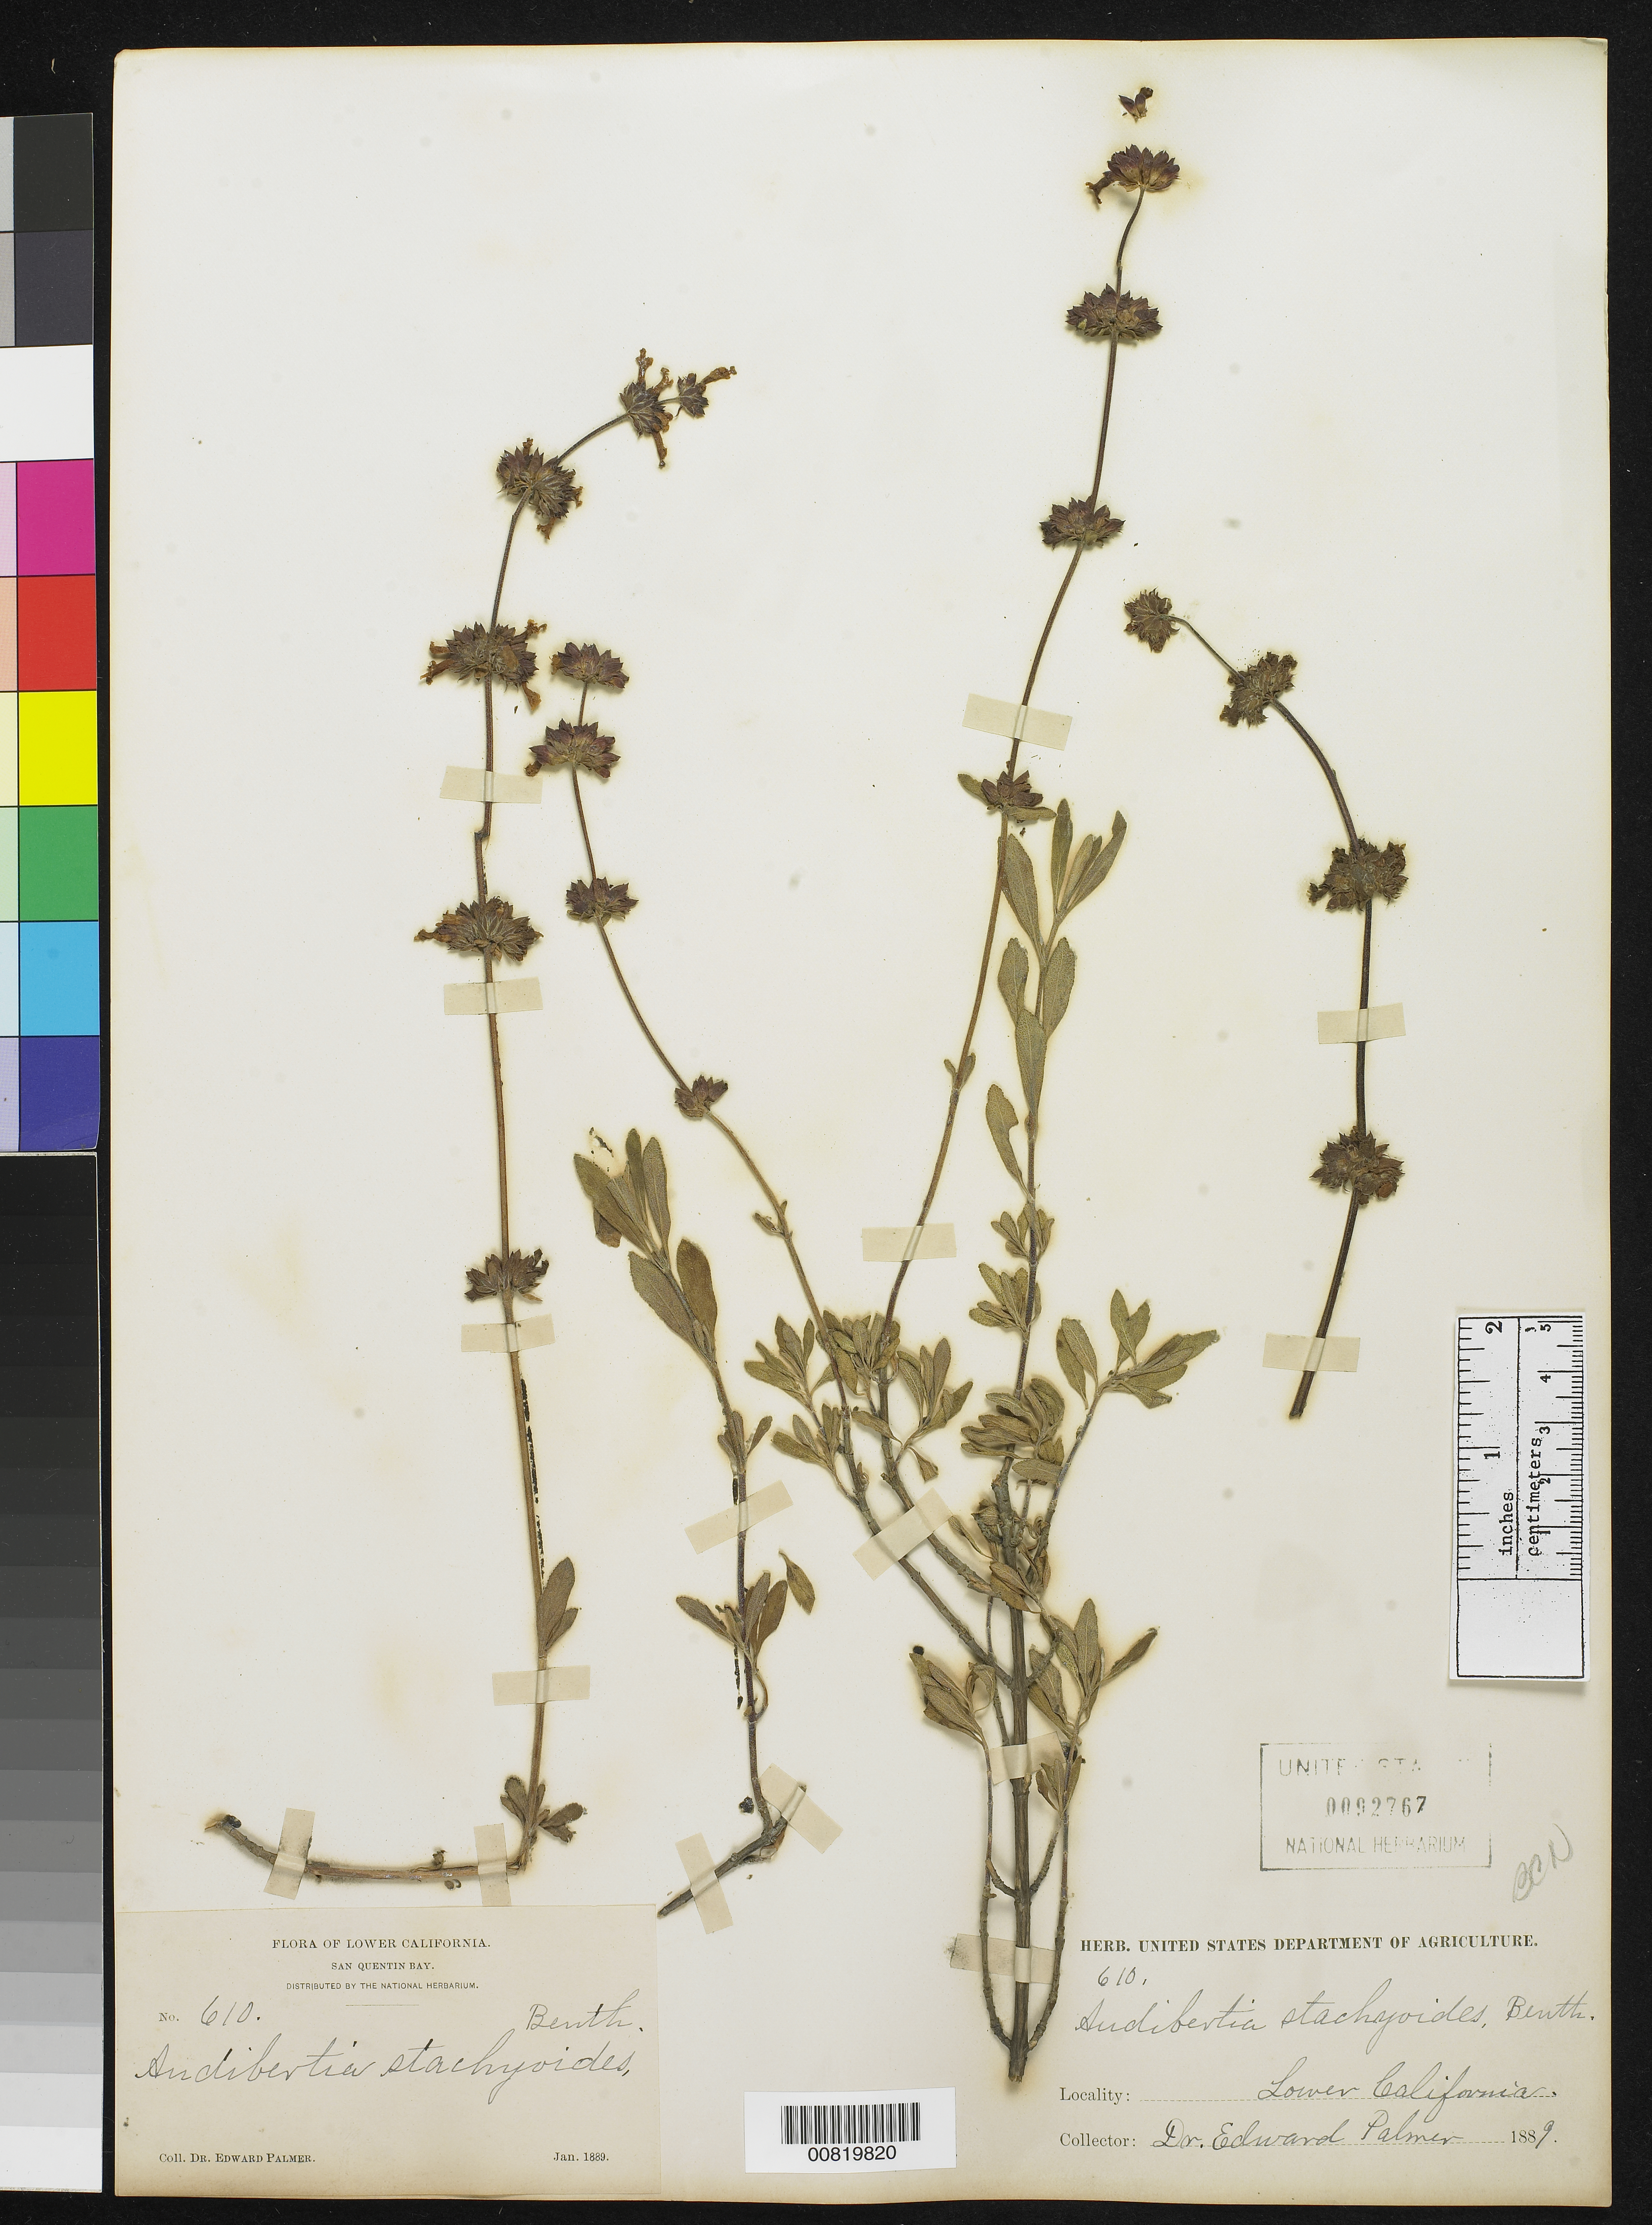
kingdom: Plantae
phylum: Tracheophyta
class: Magnoliopsida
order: Lamiales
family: Lamiaceae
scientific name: Audibertia stachyoides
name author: Benth.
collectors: E. Palmer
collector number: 610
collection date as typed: Jan 1889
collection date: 1889-01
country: Mexico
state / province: Baja California Norte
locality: San Quentin Bay, Baja California.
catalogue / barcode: US 92767